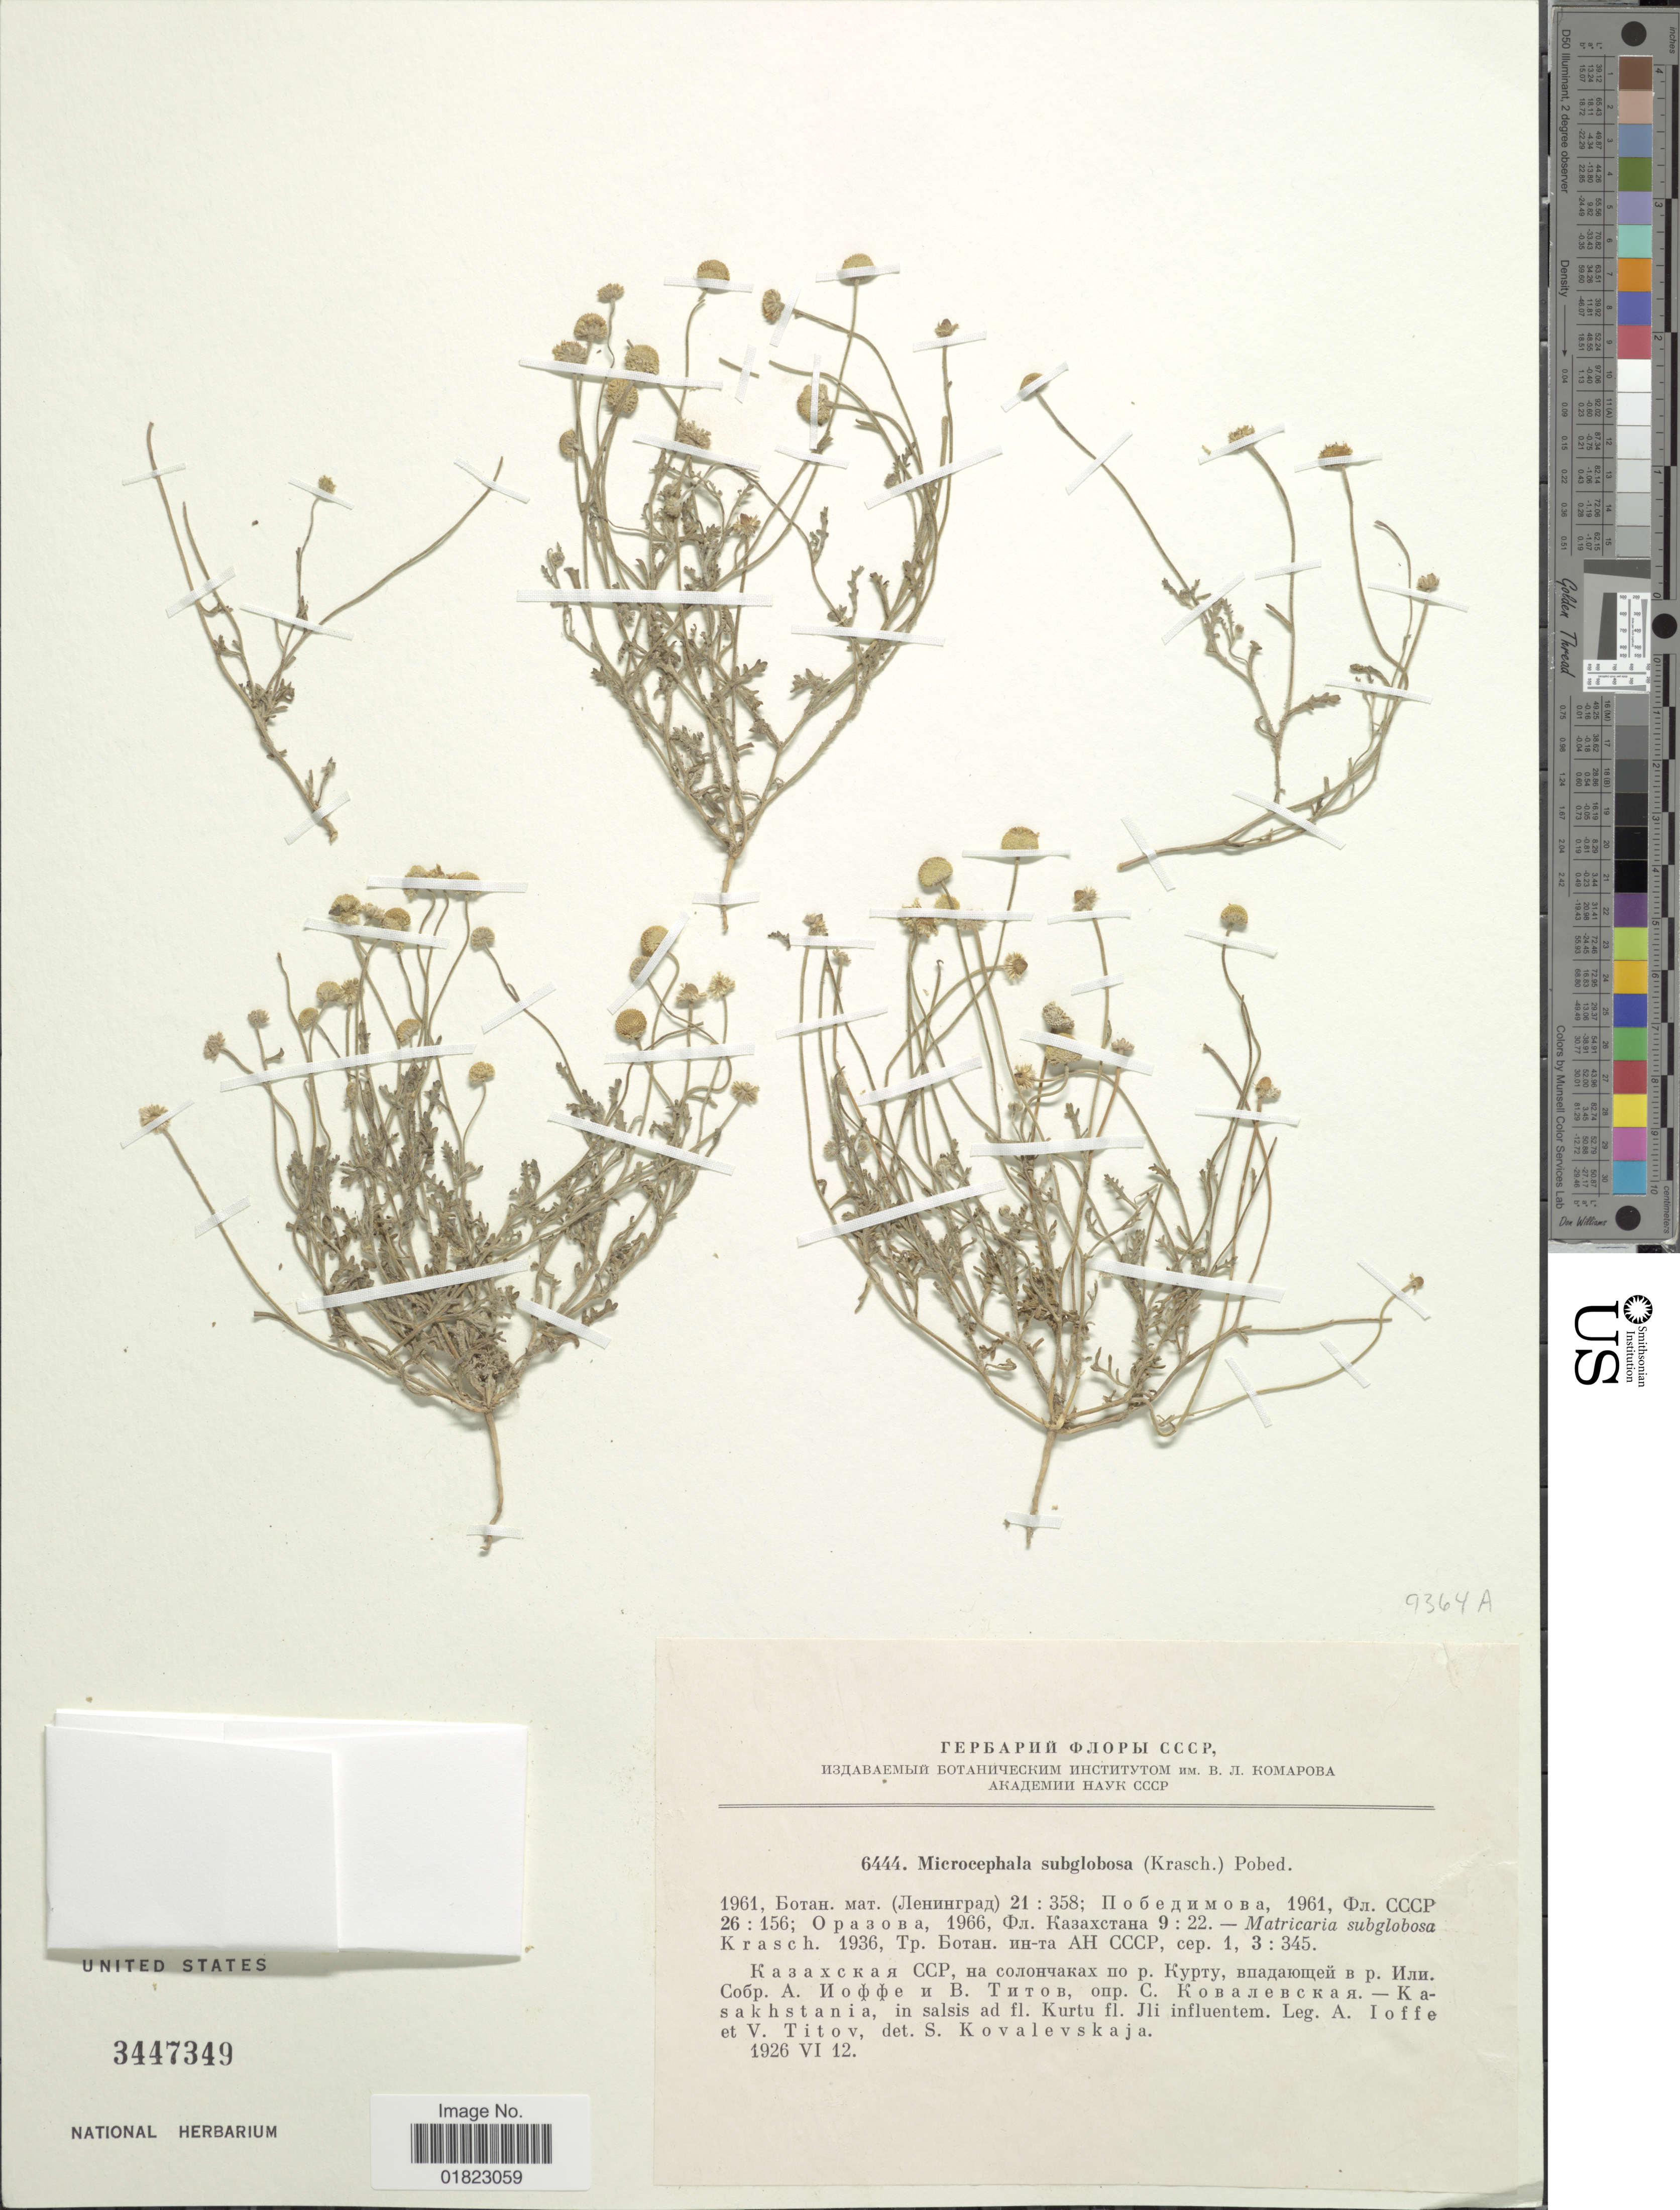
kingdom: Plantae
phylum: Tracheophyta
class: Magnoliopsida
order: Asterales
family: Asteraceae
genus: Microcephala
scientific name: Microcephala subglobosa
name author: (Krasch.) Pobed.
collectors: A. Ioffe & V. Titov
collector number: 6444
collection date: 1926-06-12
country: Kazakhstan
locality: Kasakhstania, in salsis ad fl Kurtu. fl. Jli influentem.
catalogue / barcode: US 3447349